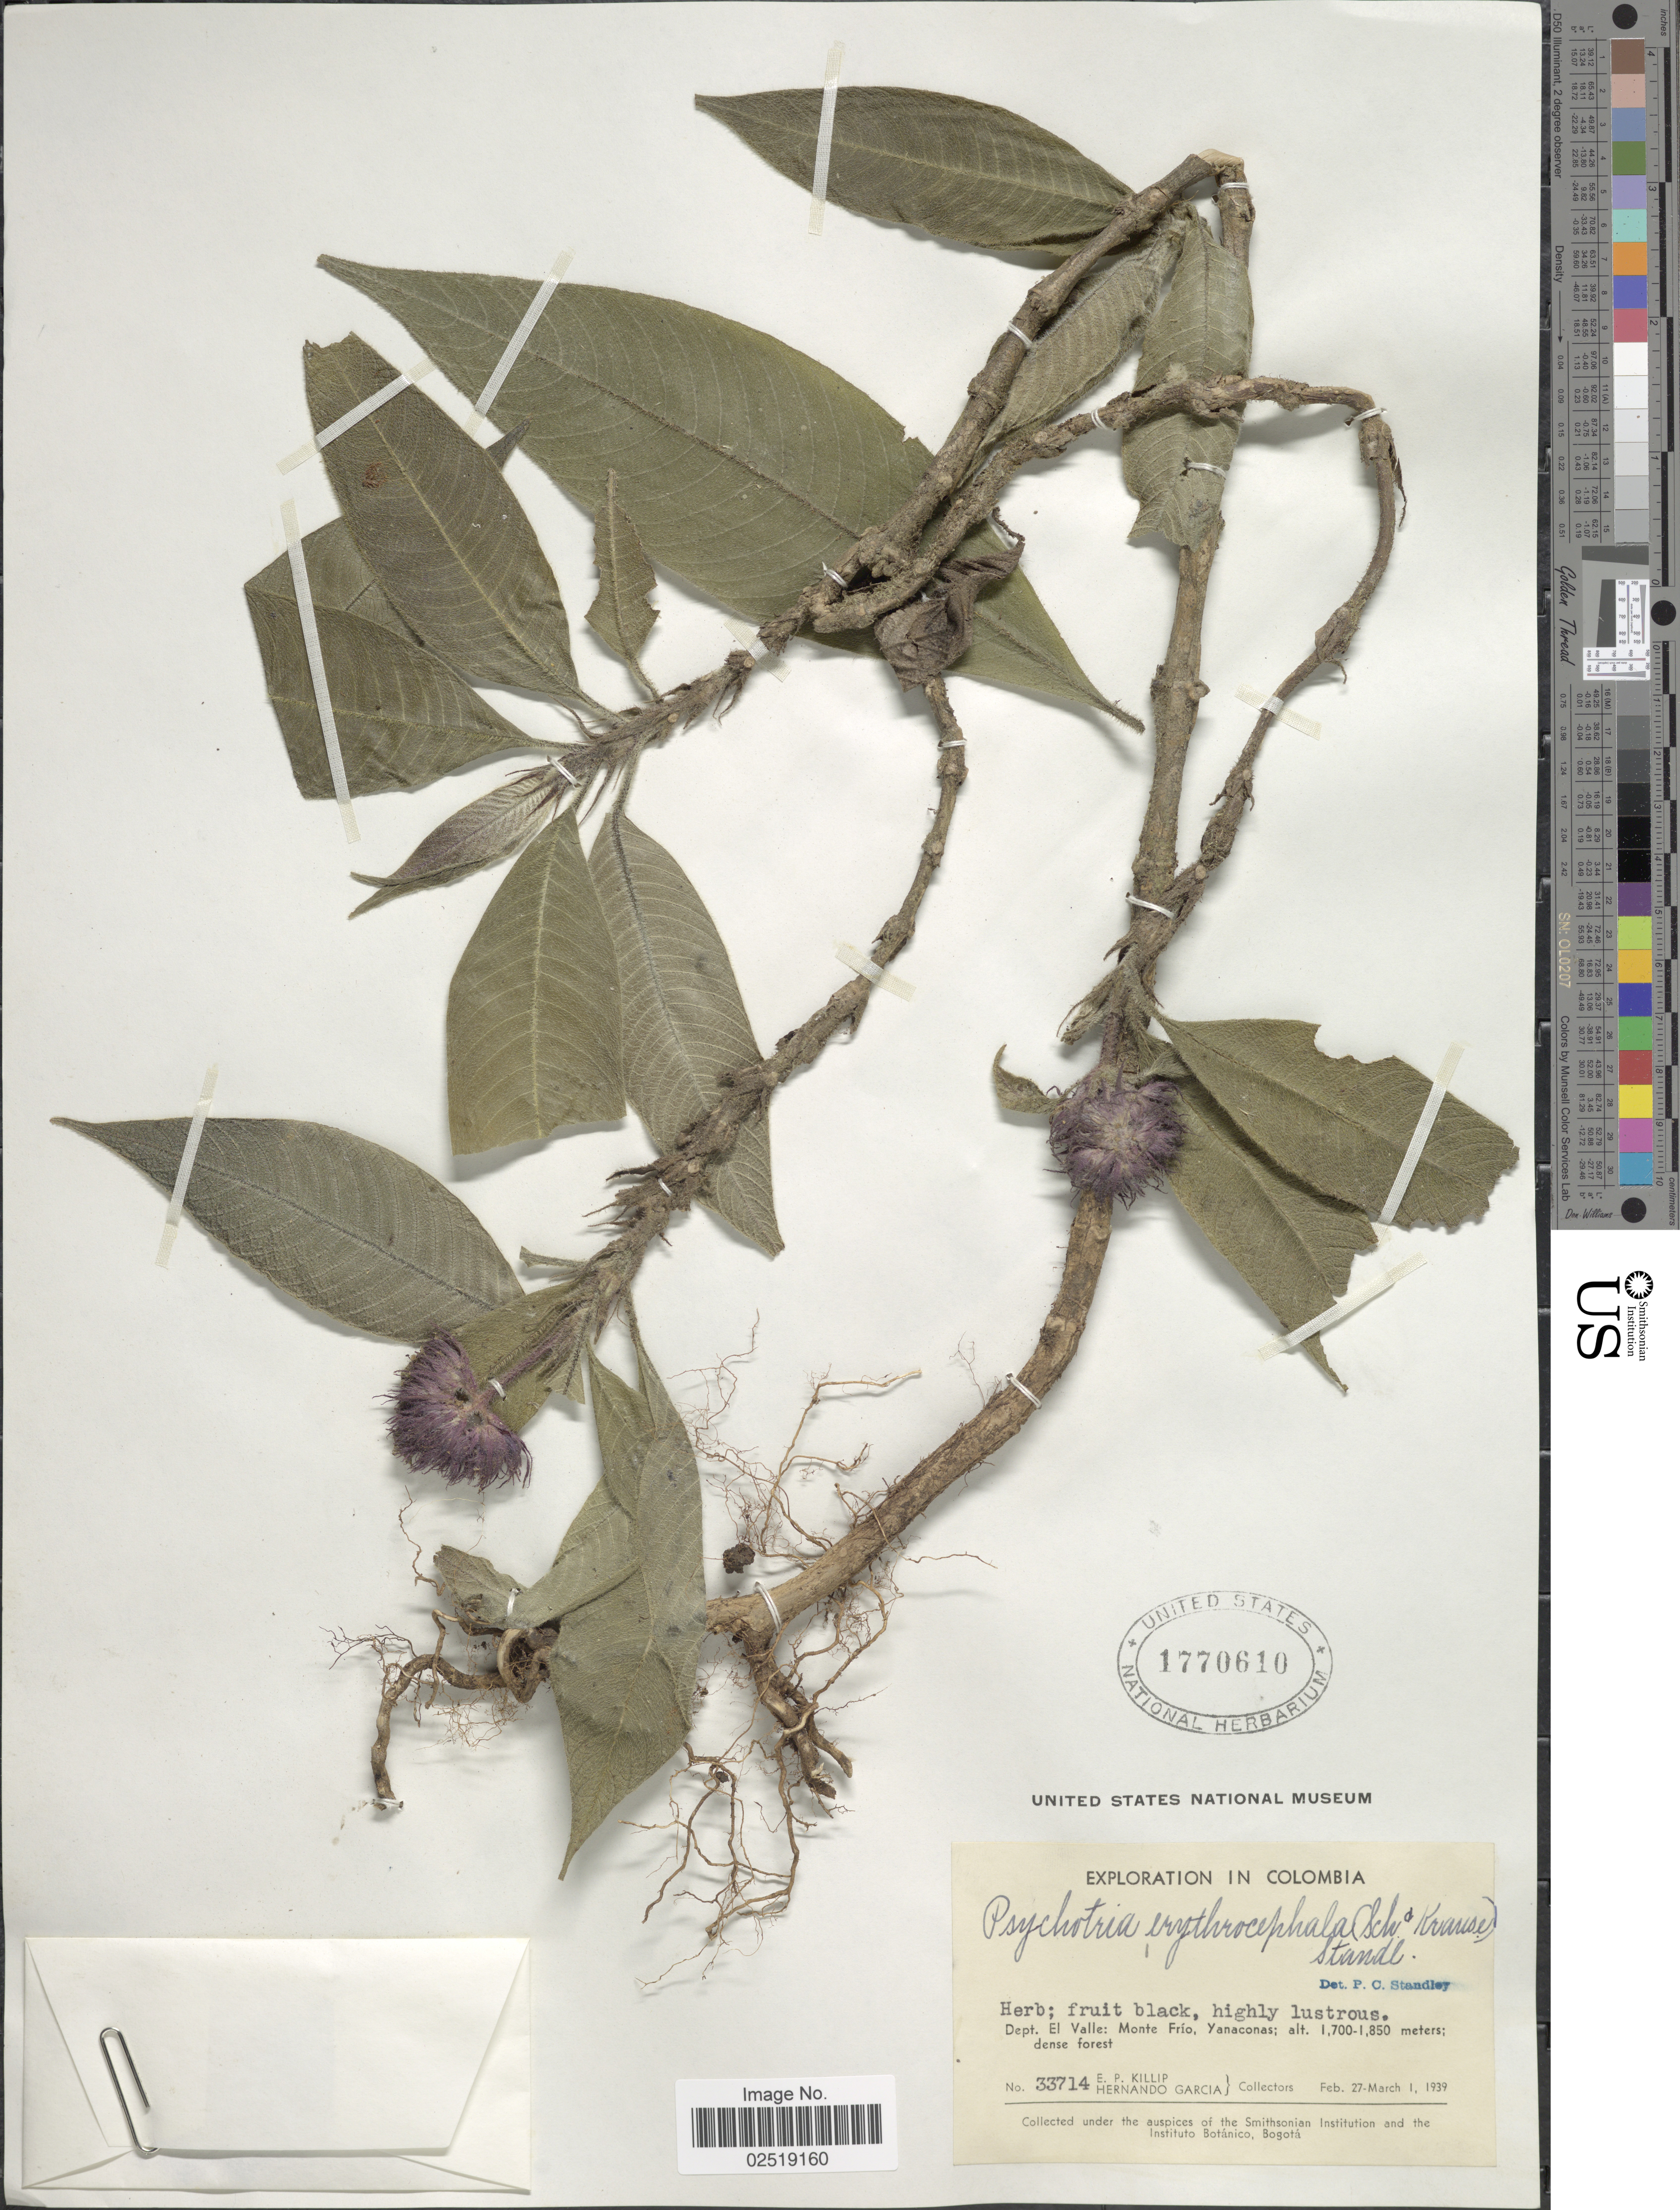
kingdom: Plantae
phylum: Tracheophyta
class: Magnoliopsida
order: Gentianales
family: Rubiaceae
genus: Psychotria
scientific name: Psychotria erythrocephala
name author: (K. Schum. & K. Krause) Standl.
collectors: E. P. Killip & H. Garcia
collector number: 33714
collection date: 1939-02-27/1939-03-01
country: Colombia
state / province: Valle del Cauca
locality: Dept. El Valle: Monte Frio, Yanaconas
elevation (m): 1700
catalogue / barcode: US 1770610